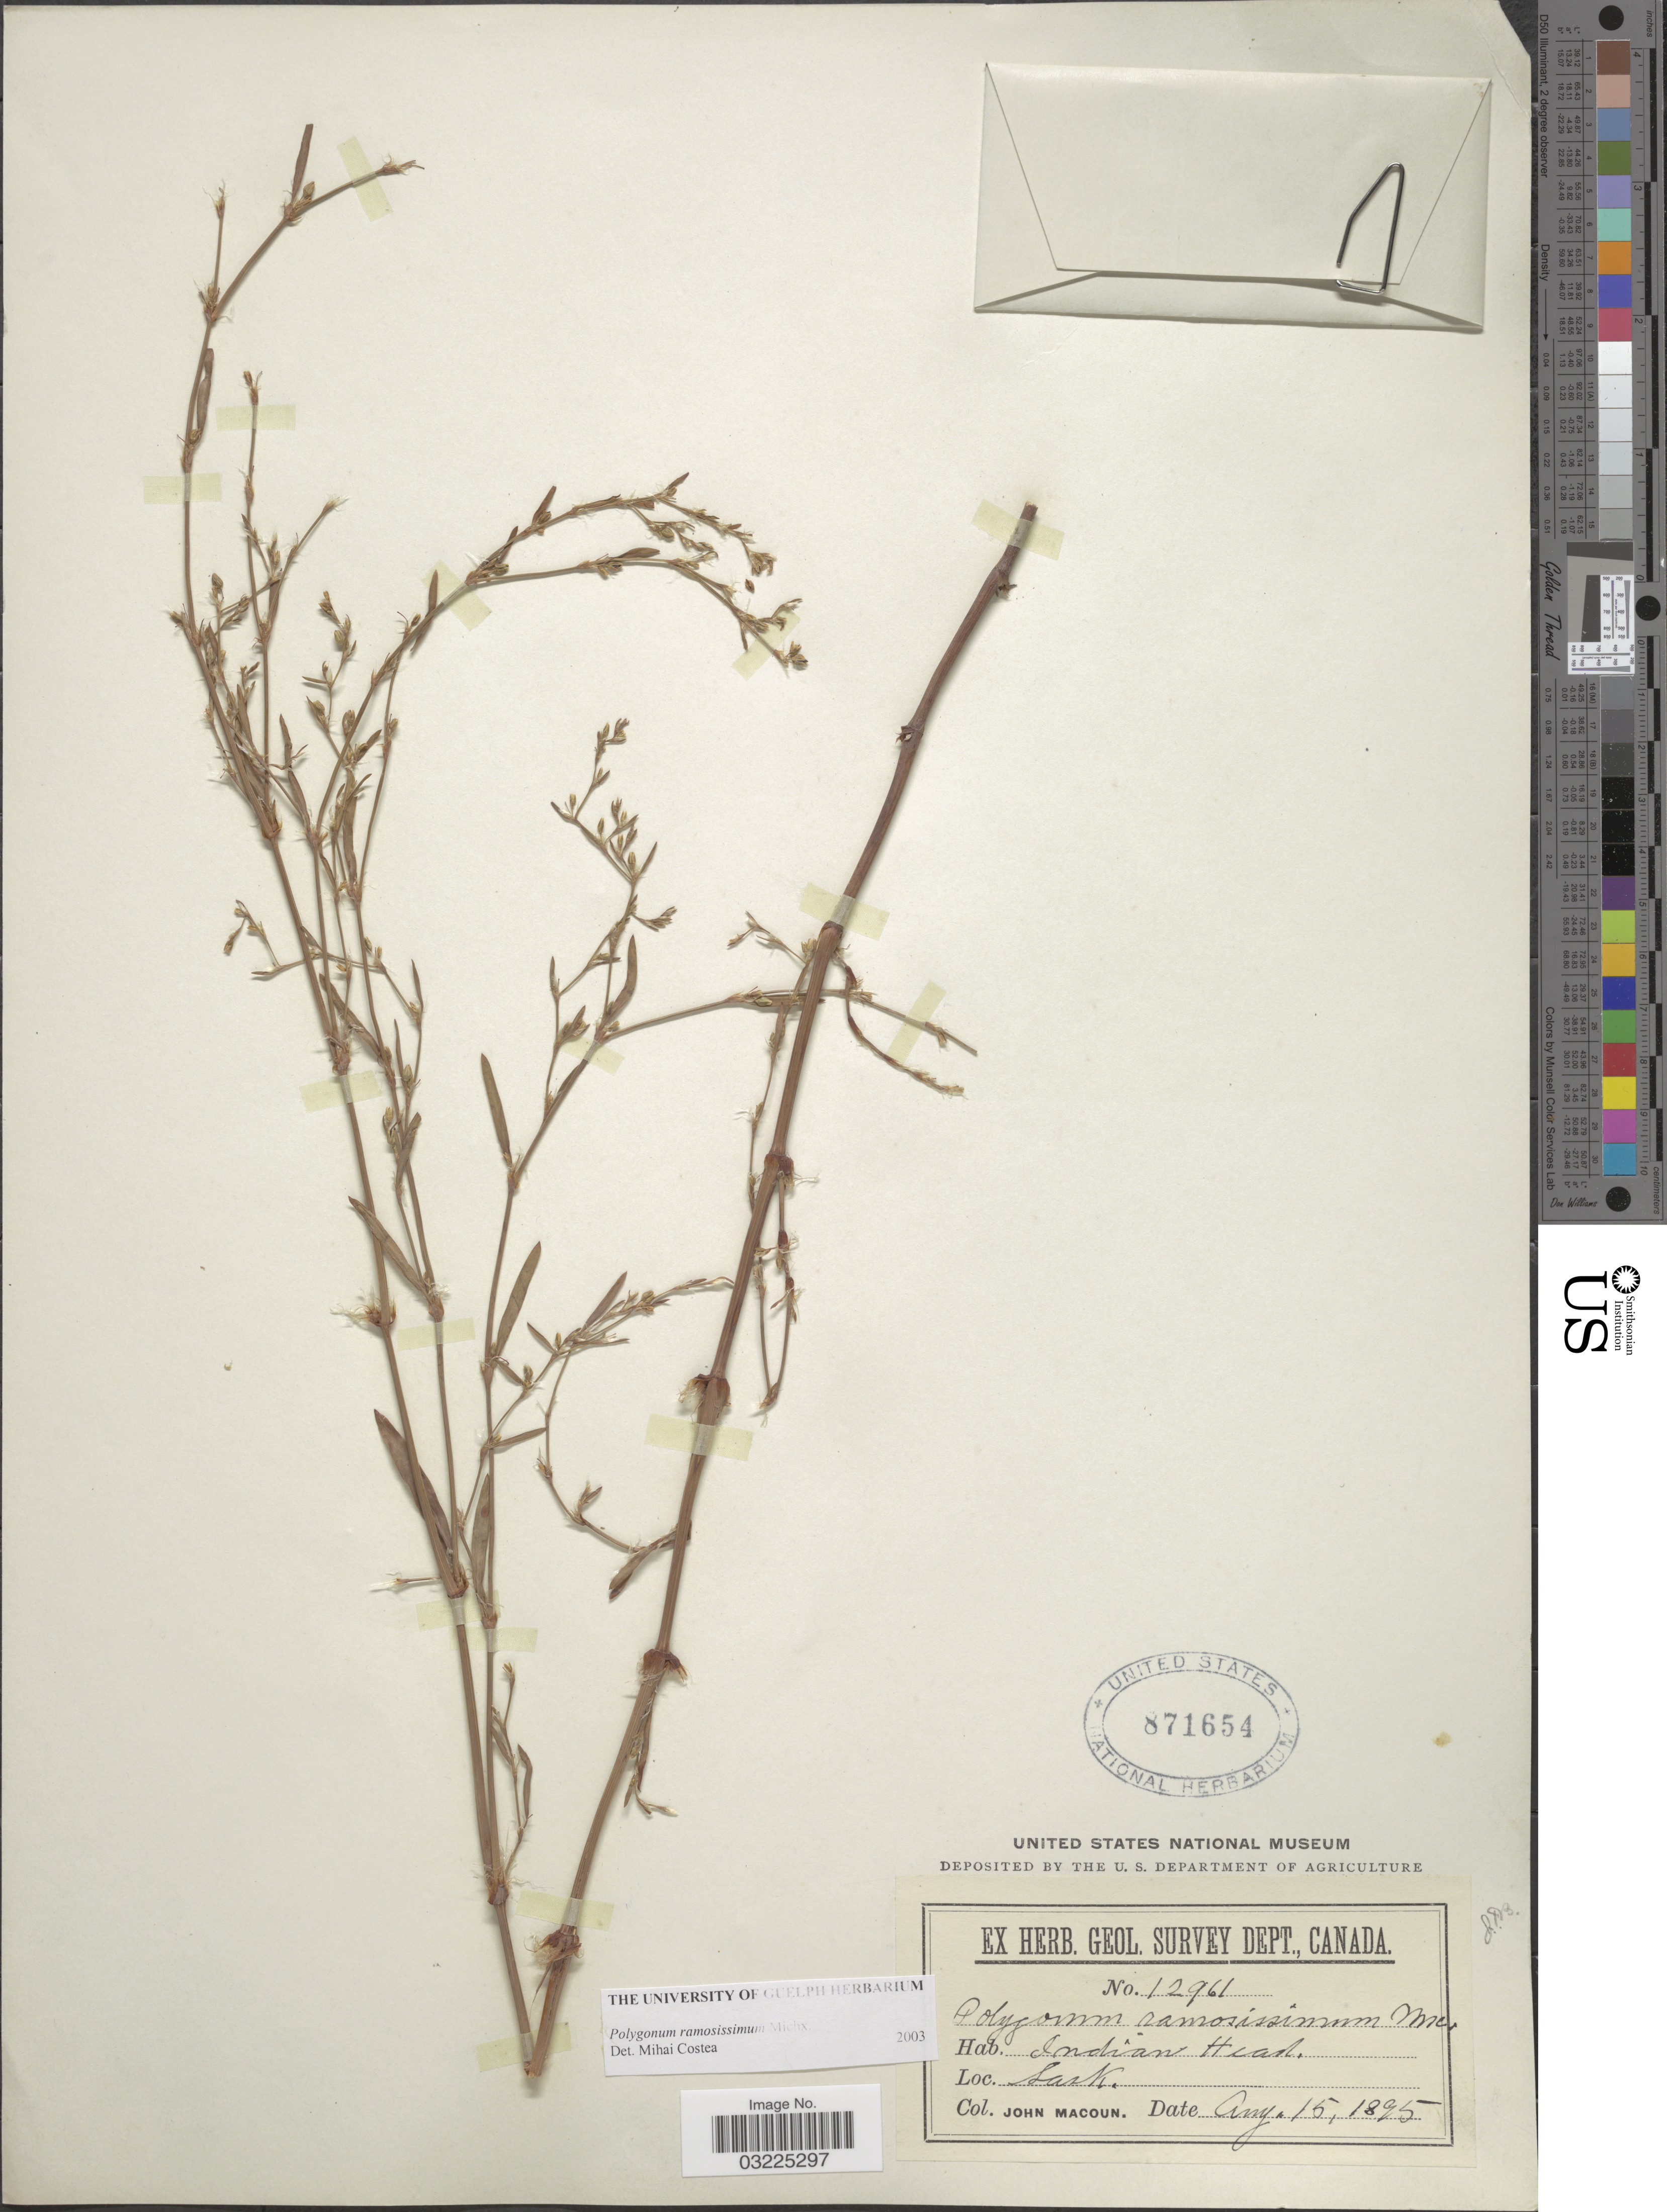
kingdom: Plantae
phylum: Tracheophyta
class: Magnoliopsida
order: Caryophyllales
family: Polygonaceae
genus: Polygonum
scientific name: Polygonum ramosissimum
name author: Michx.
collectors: J. Macoun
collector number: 12961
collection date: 1895-08-15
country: Canada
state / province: Saskatchewan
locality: Indian Head. Sask.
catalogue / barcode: US 871654